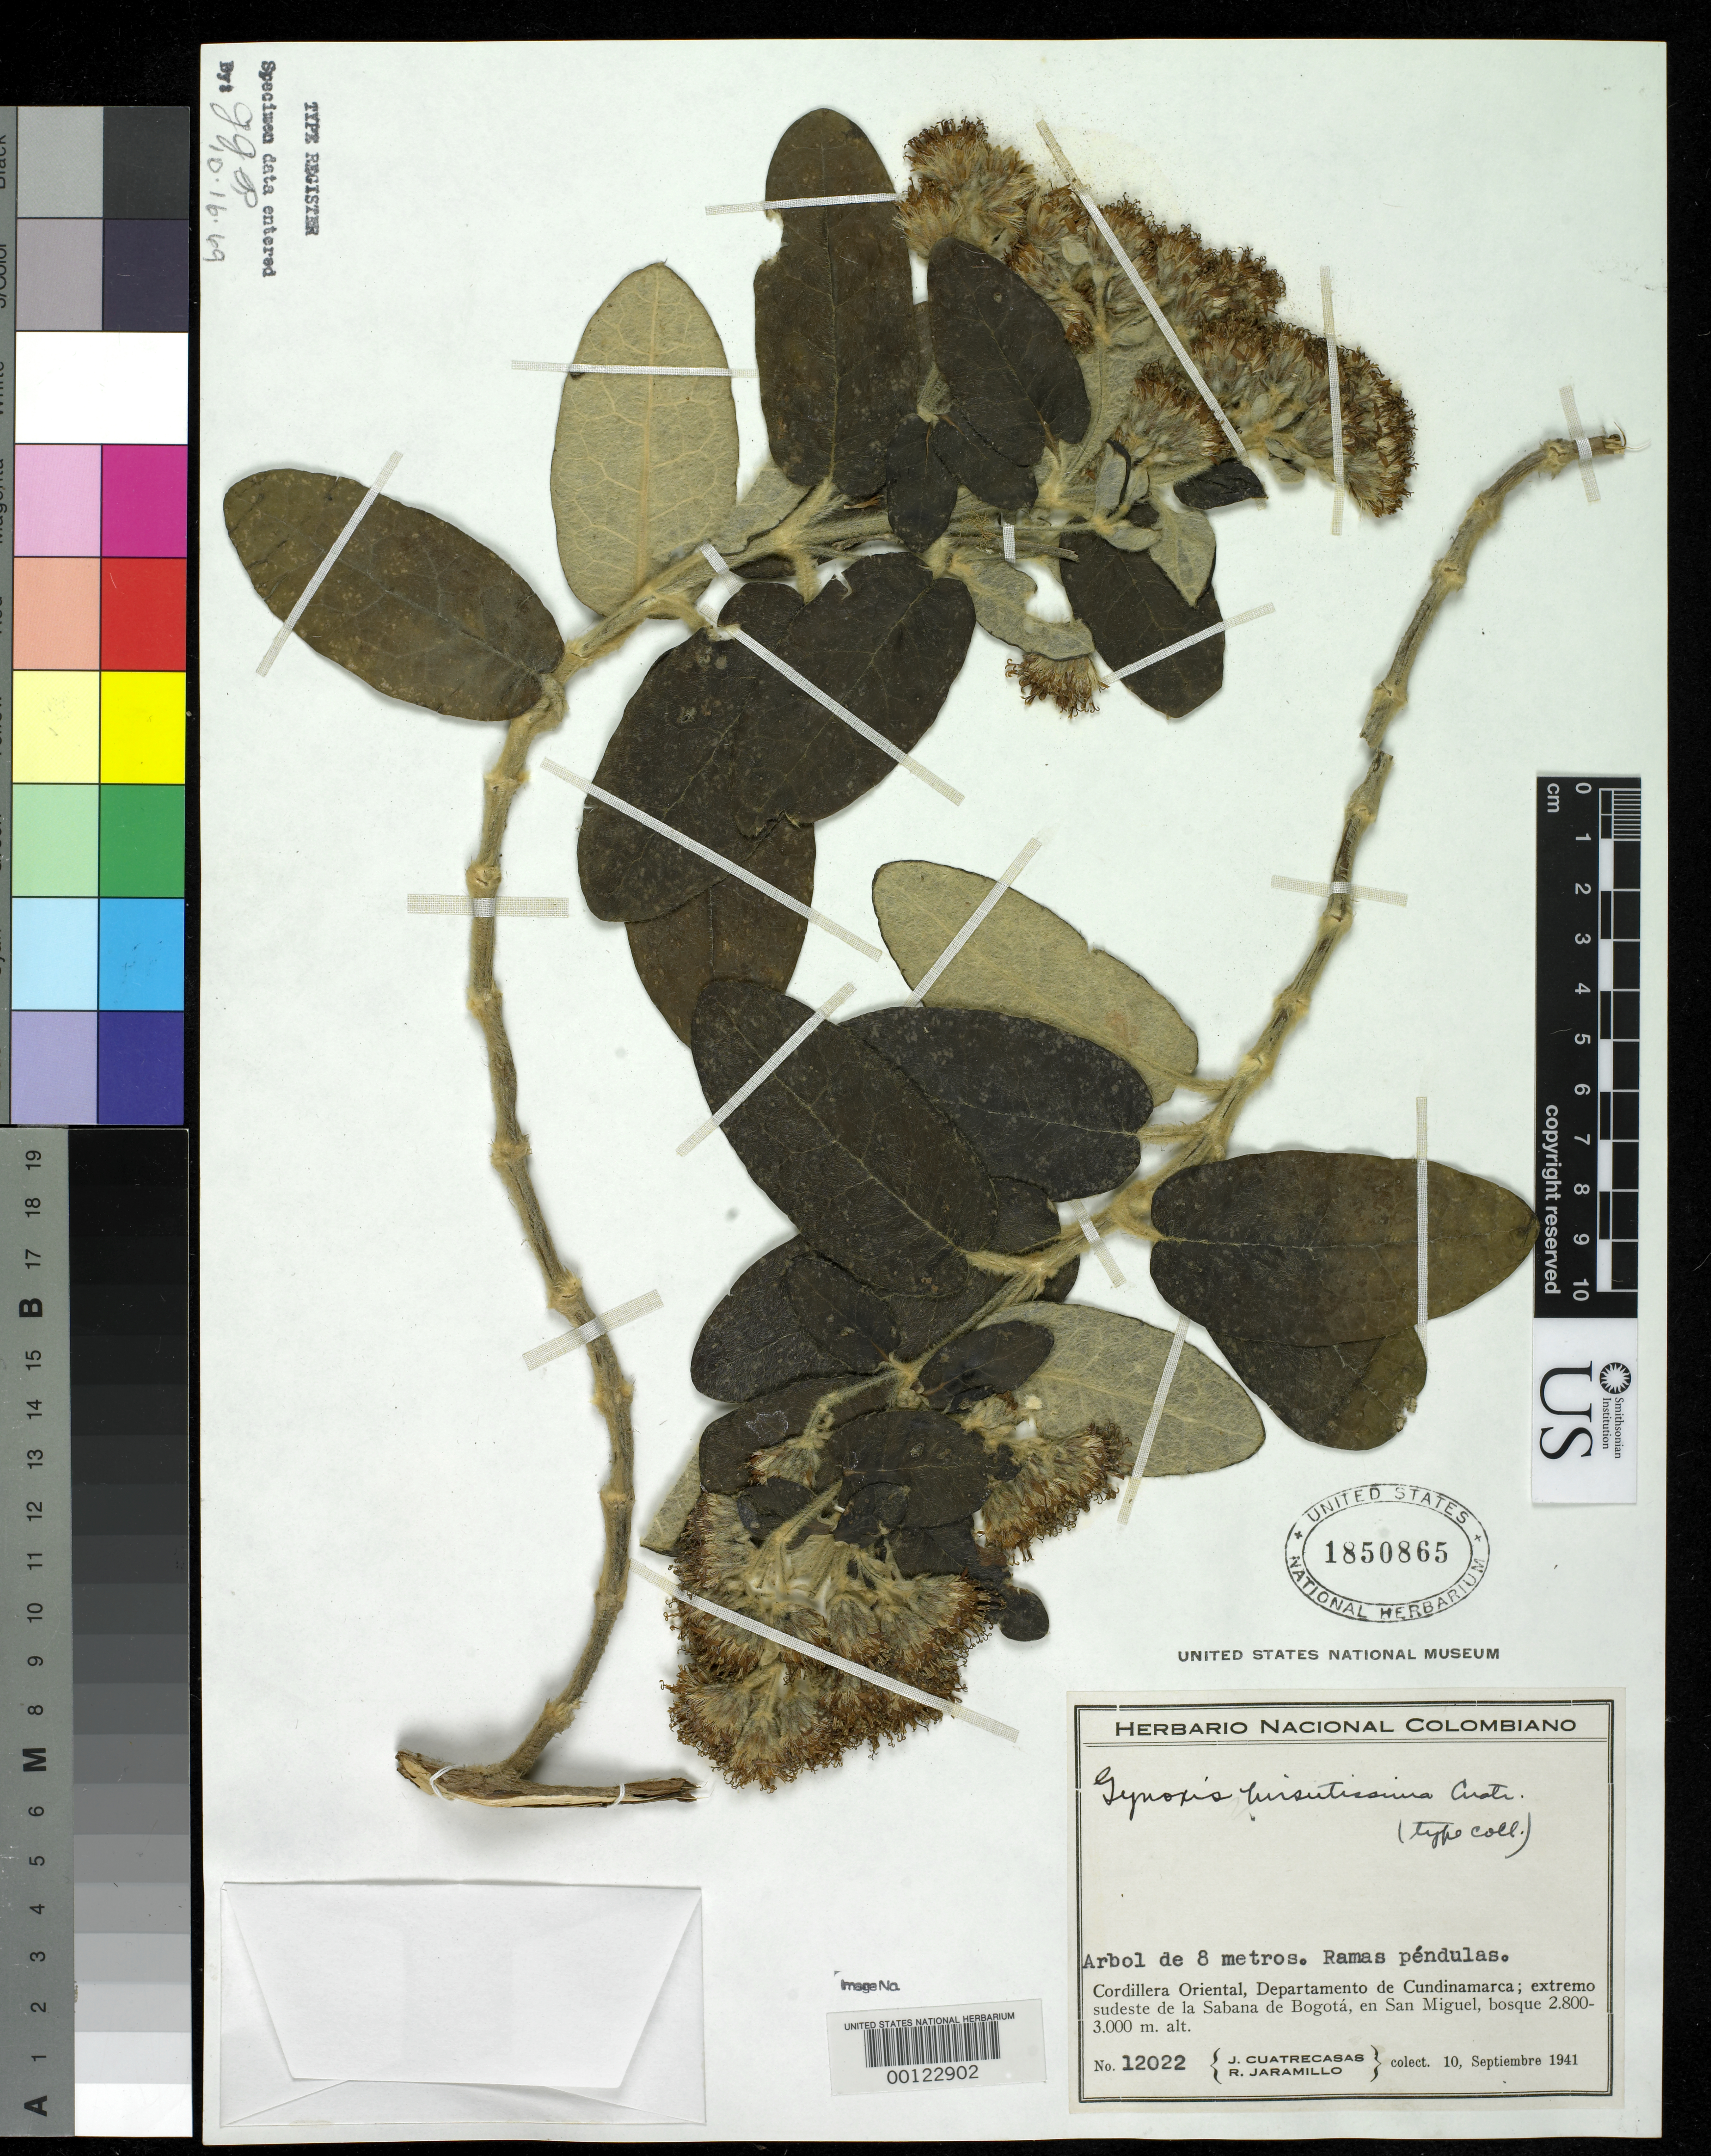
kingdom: Plantae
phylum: Tracheophyta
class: Magnoliopsida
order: Asterales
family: Asteraceae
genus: Gynoxys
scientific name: Gynoxys hirsutissima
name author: Cuatrec.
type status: Type Material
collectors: J. Cuatrecasas & R. Jaramillo M.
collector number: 12022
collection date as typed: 10 Sep 1941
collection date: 1941-09-10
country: Colombia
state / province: Cundinamarca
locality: Sal Miguel.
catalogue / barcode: US 1850865